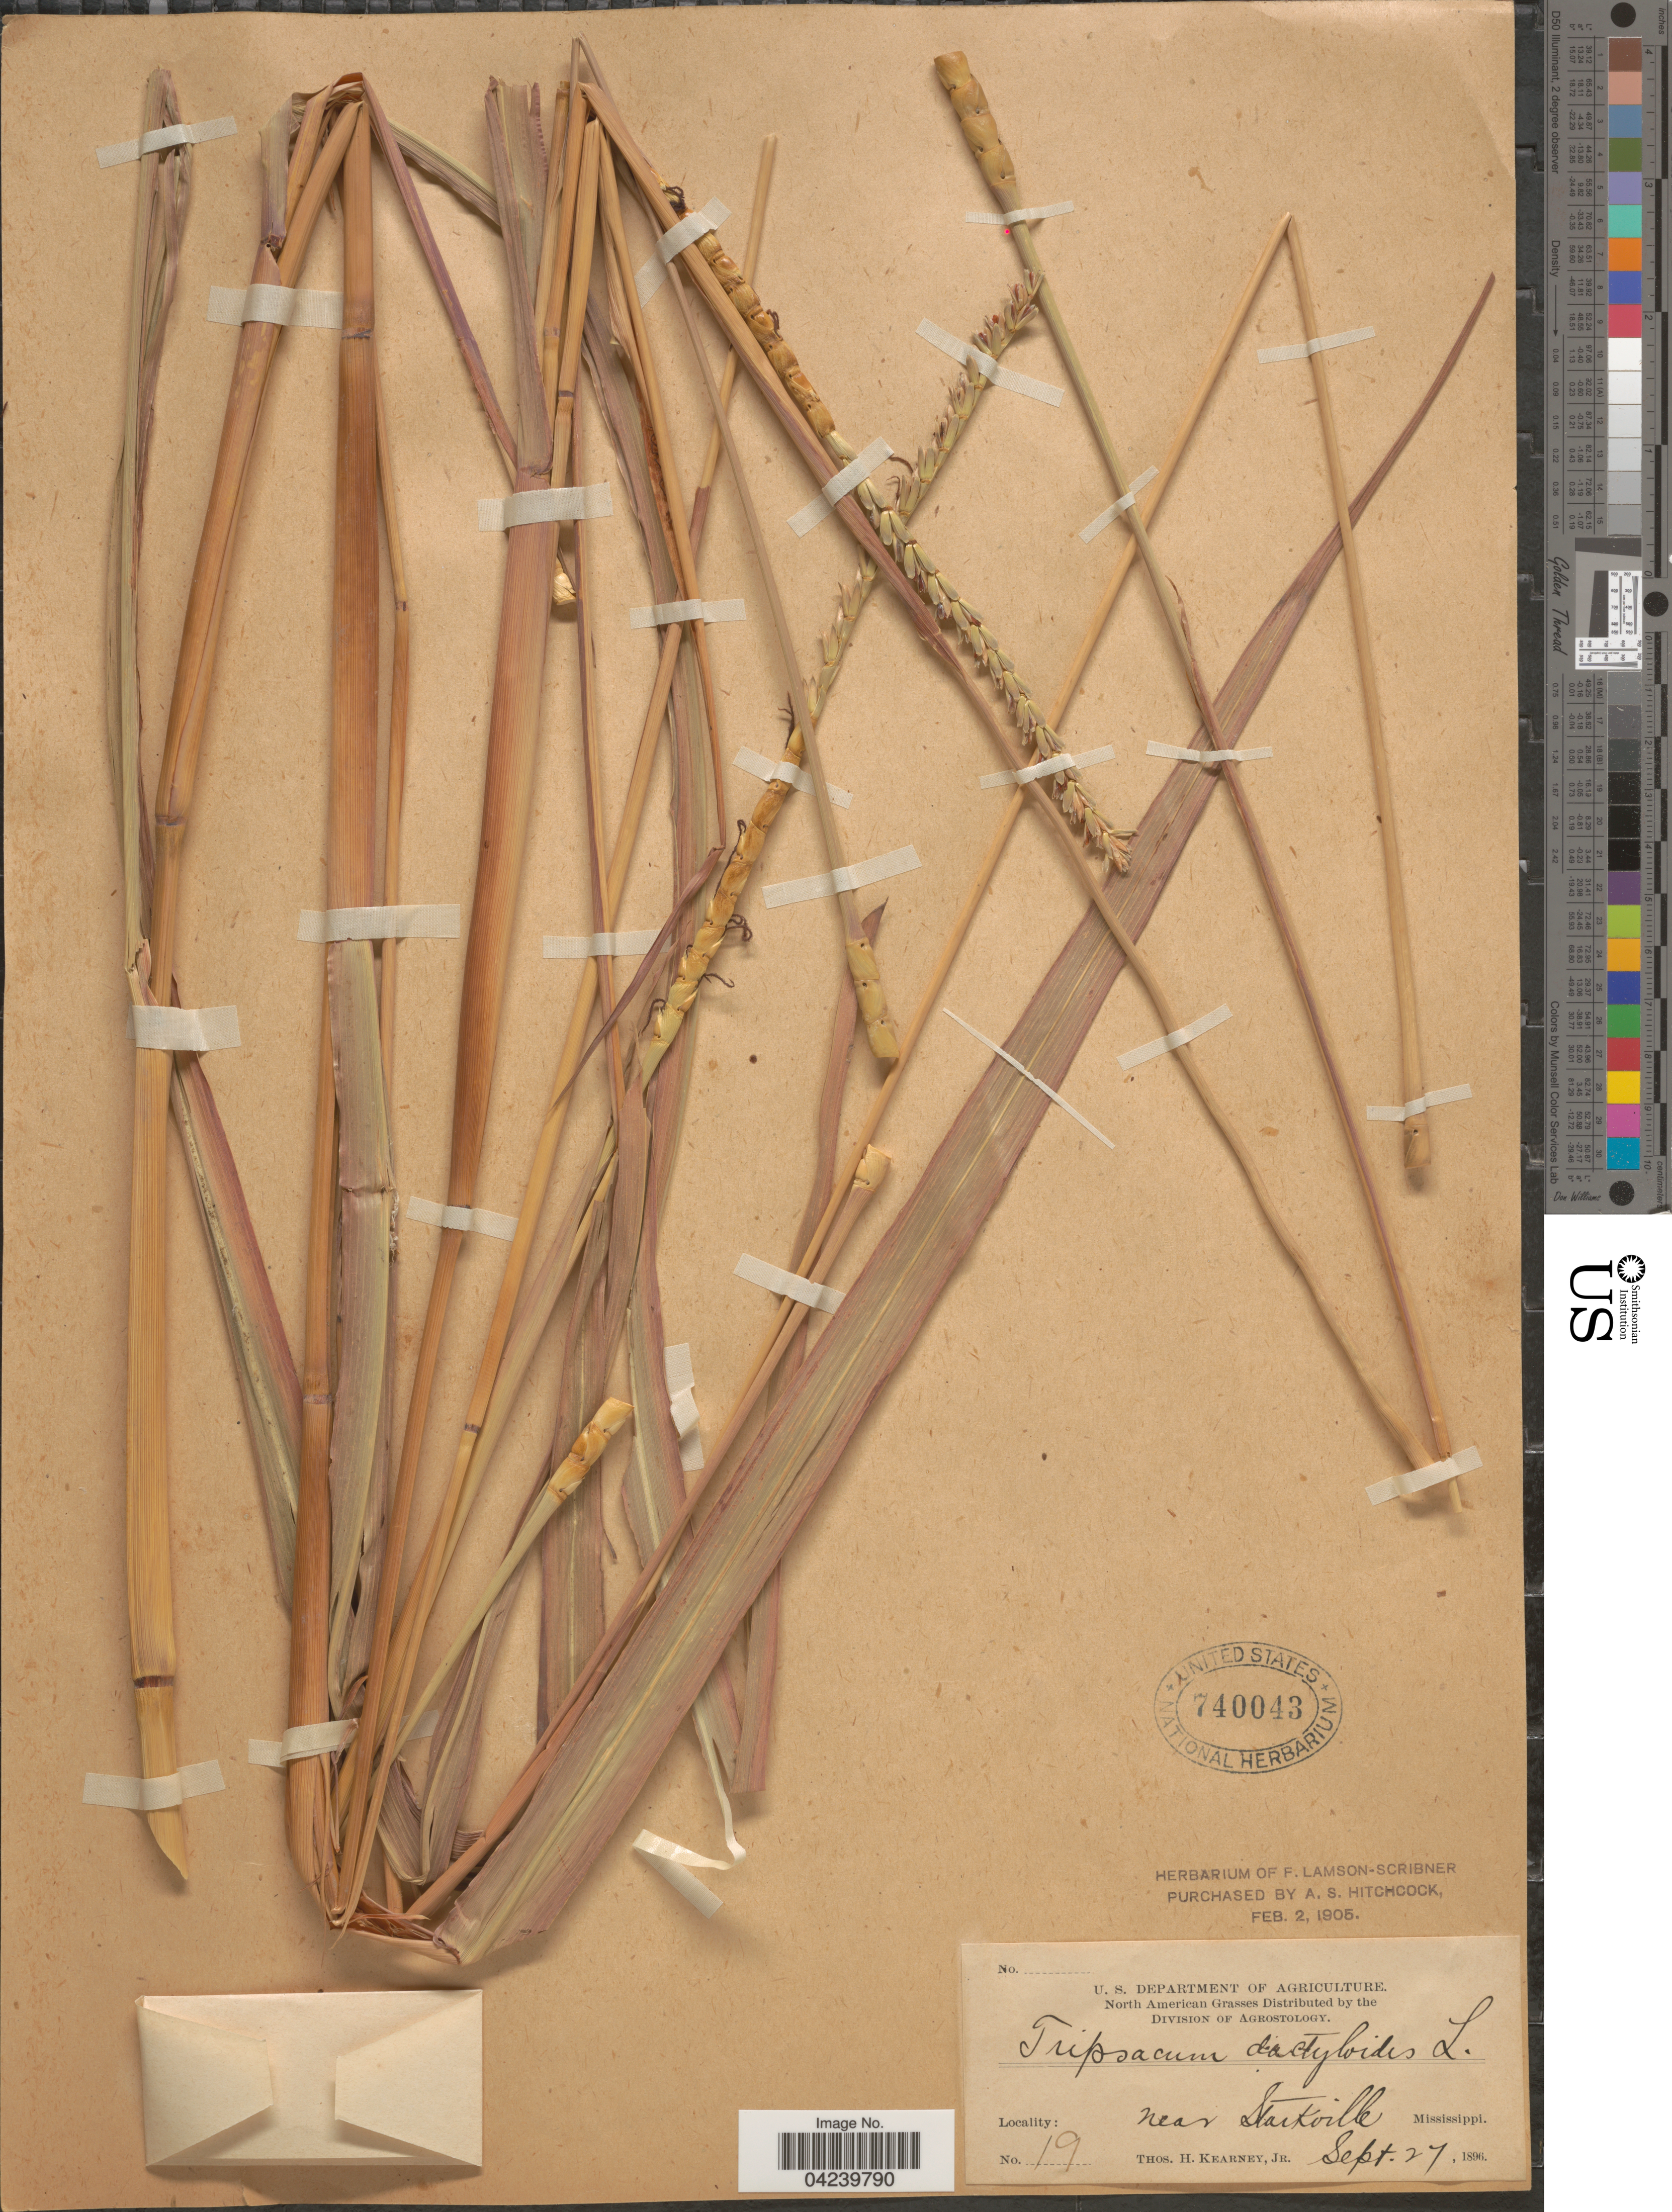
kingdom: Plantae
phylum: Tracheophyta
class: Liliopsida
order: Poales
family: Poaceae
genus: Tripsacum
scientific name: Tripsacum dactyloides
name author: (L.) L.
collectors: T. H. Kearney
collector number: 19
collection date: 1896-09-27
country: United States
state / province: Mississippi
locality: Near Starkville.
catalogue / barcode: US 740043